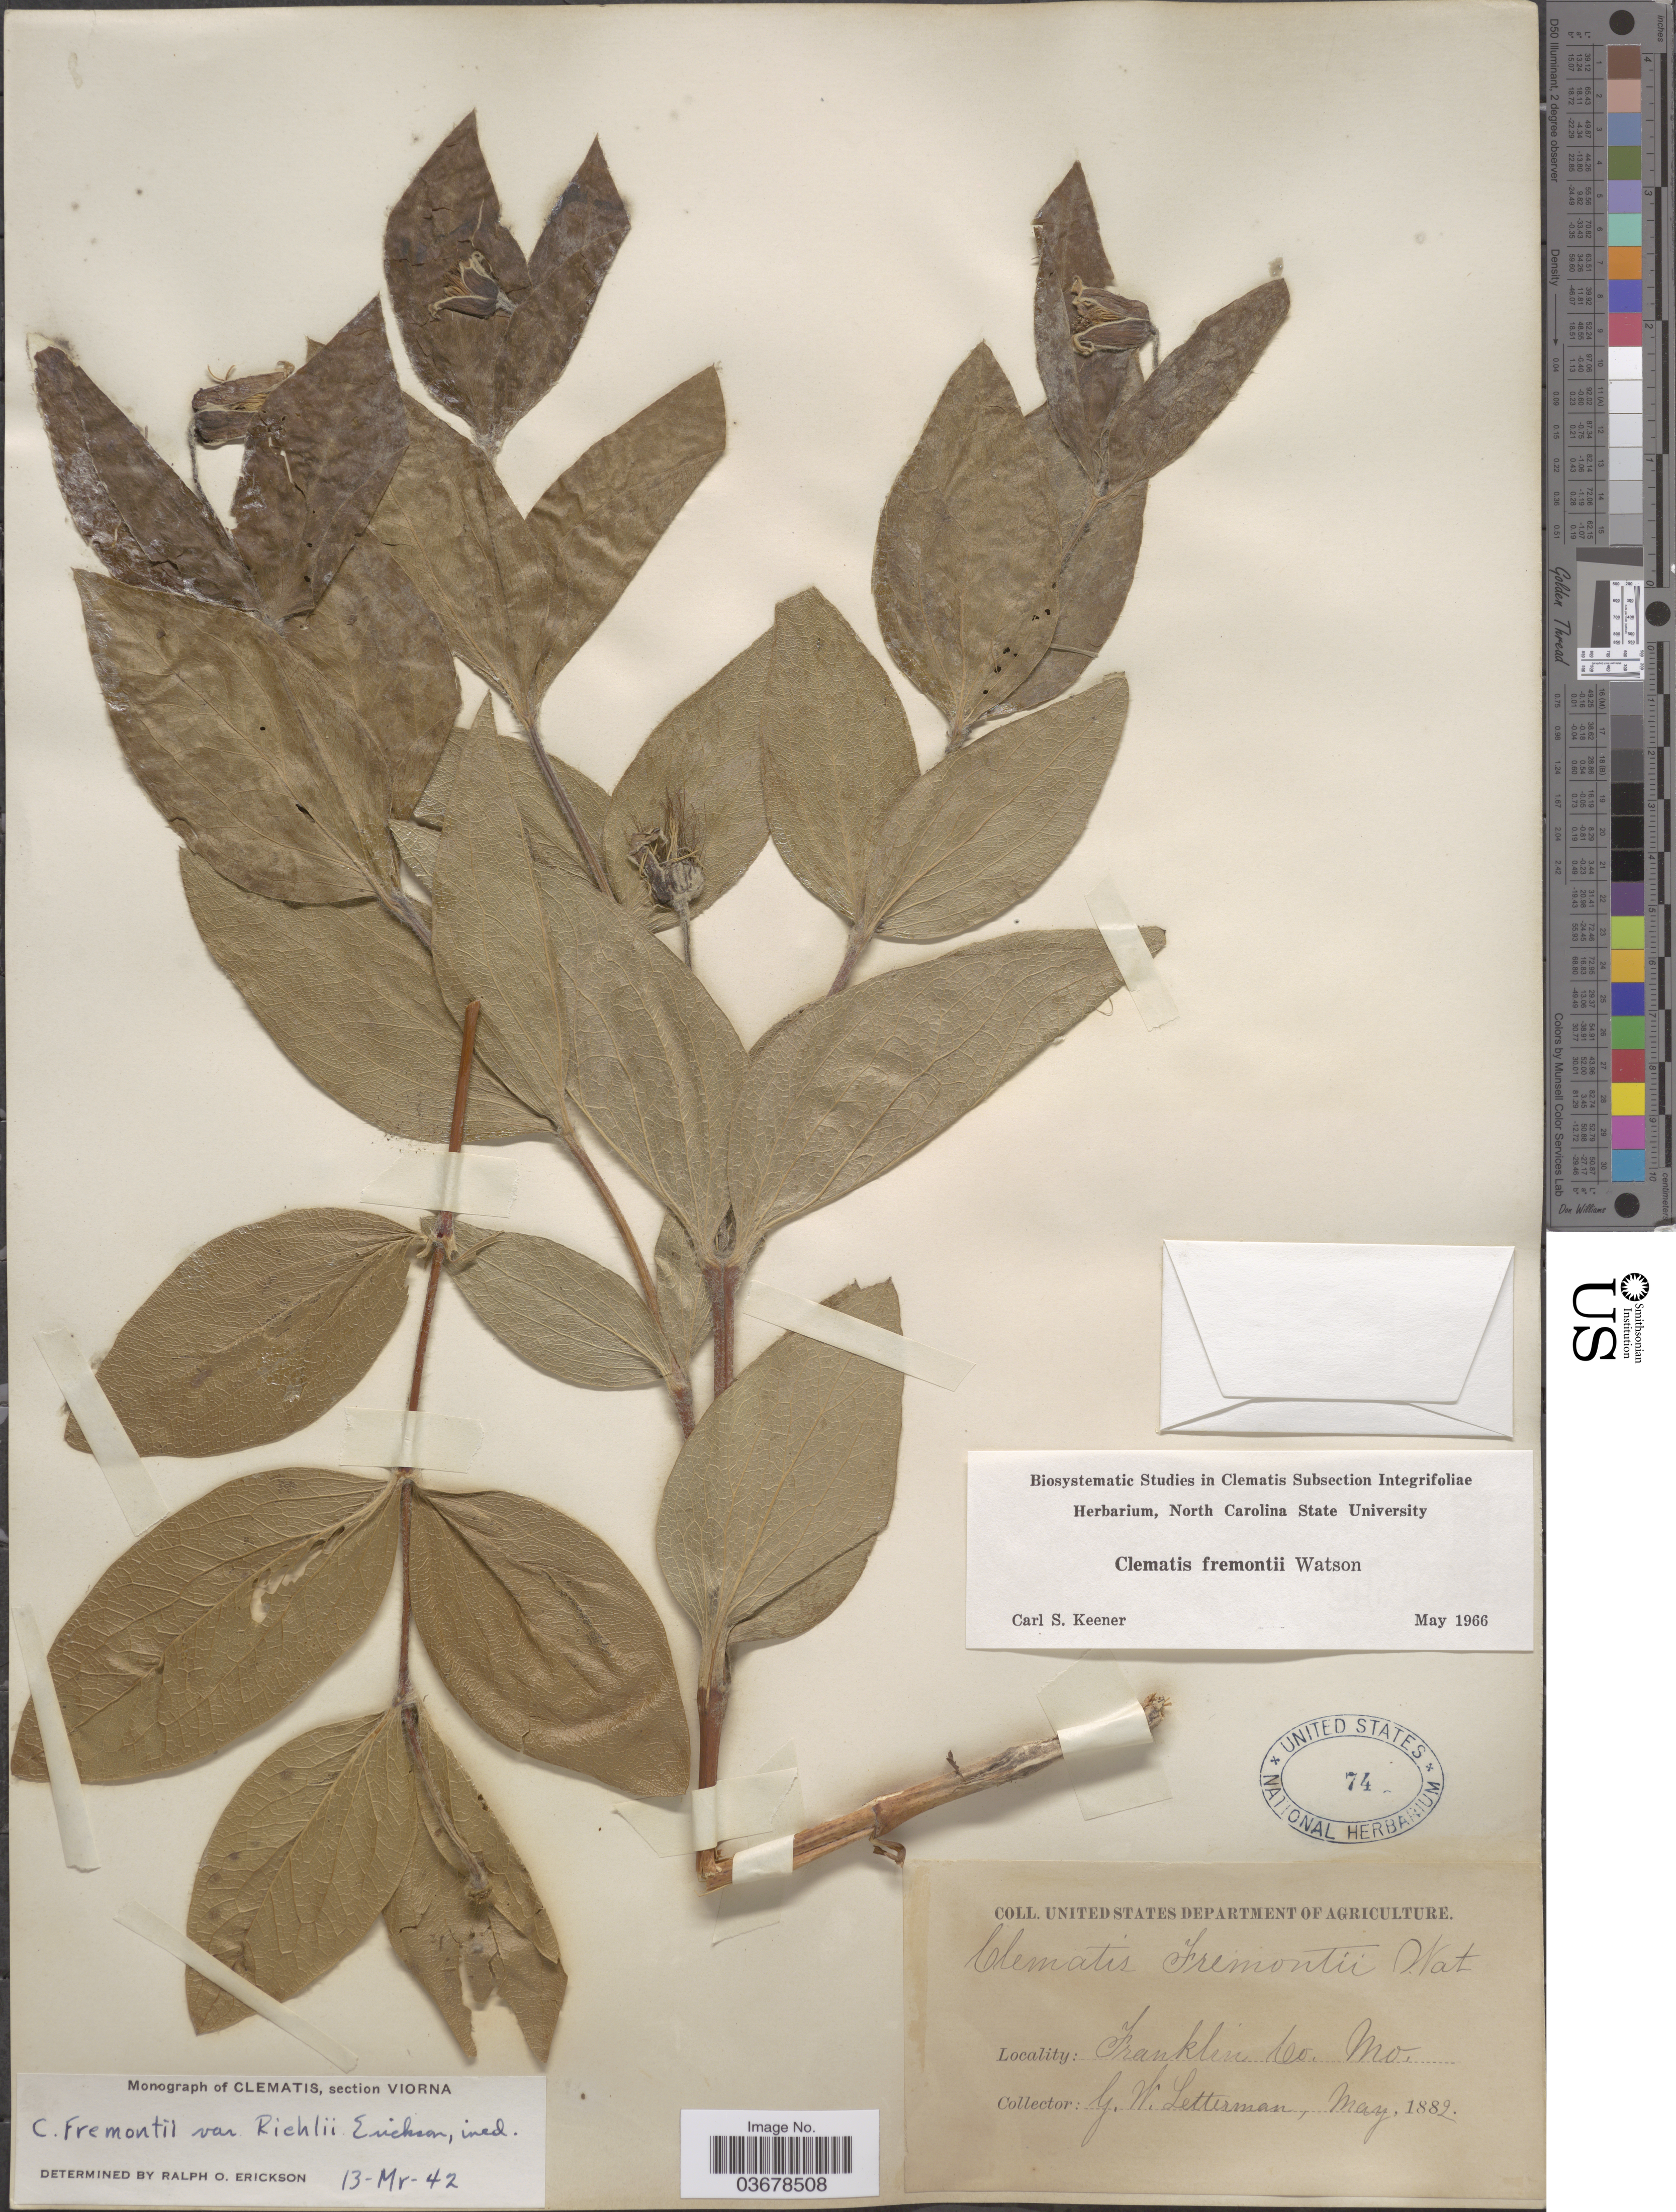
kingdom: Plantae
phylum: Tracheophyta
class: Magnoliopsida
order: Ranunculales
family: Ranunculaceae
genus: Clematis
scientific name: Clematis viorna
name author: L.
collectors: G. W. Letterman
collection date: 1882-05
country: United States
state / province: Missouri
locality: Franklin Co.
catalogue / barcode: US 74